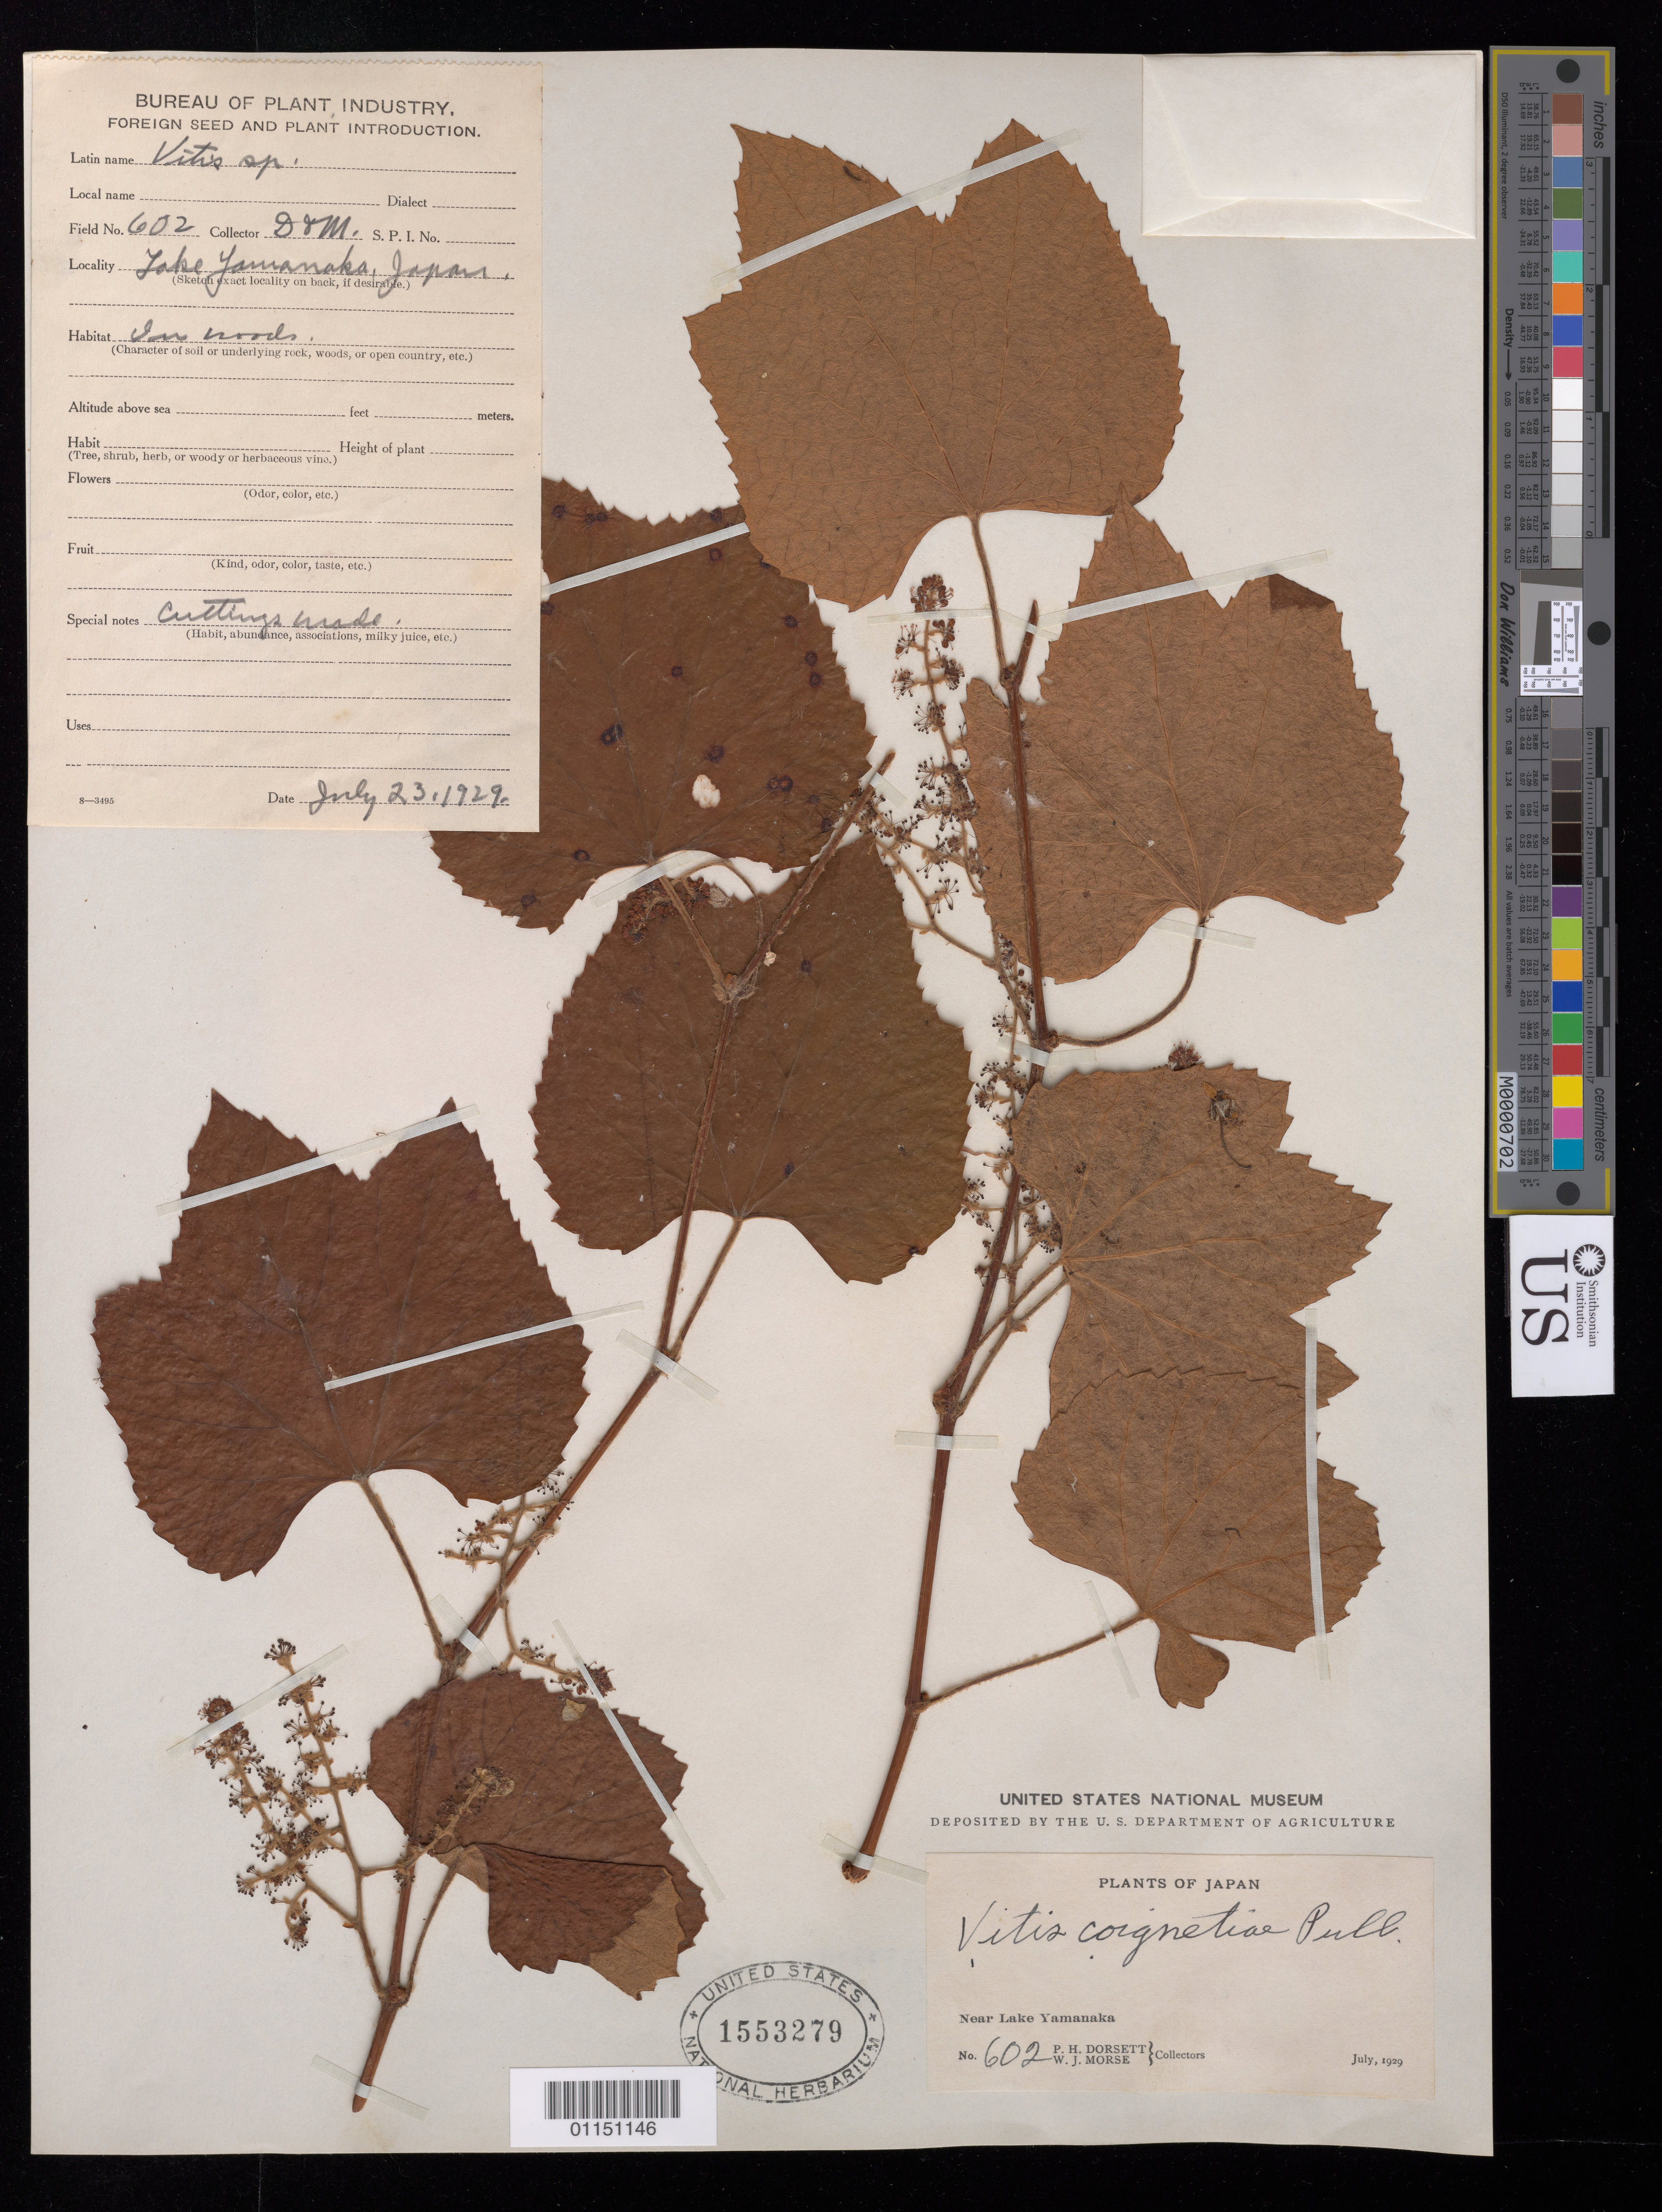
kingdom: Plantae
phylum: Tracheophyta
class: Magnoliopsida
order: Vitales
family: Vitaceae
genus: Vitis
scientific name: Vitis coignetiae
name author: Pulliat ex Planch.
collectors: P. H. Dorsett & W. J. Morse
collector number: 602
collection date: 1929-07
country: Japan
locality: Near Lake Yamanaka.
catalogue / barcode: US 1553279